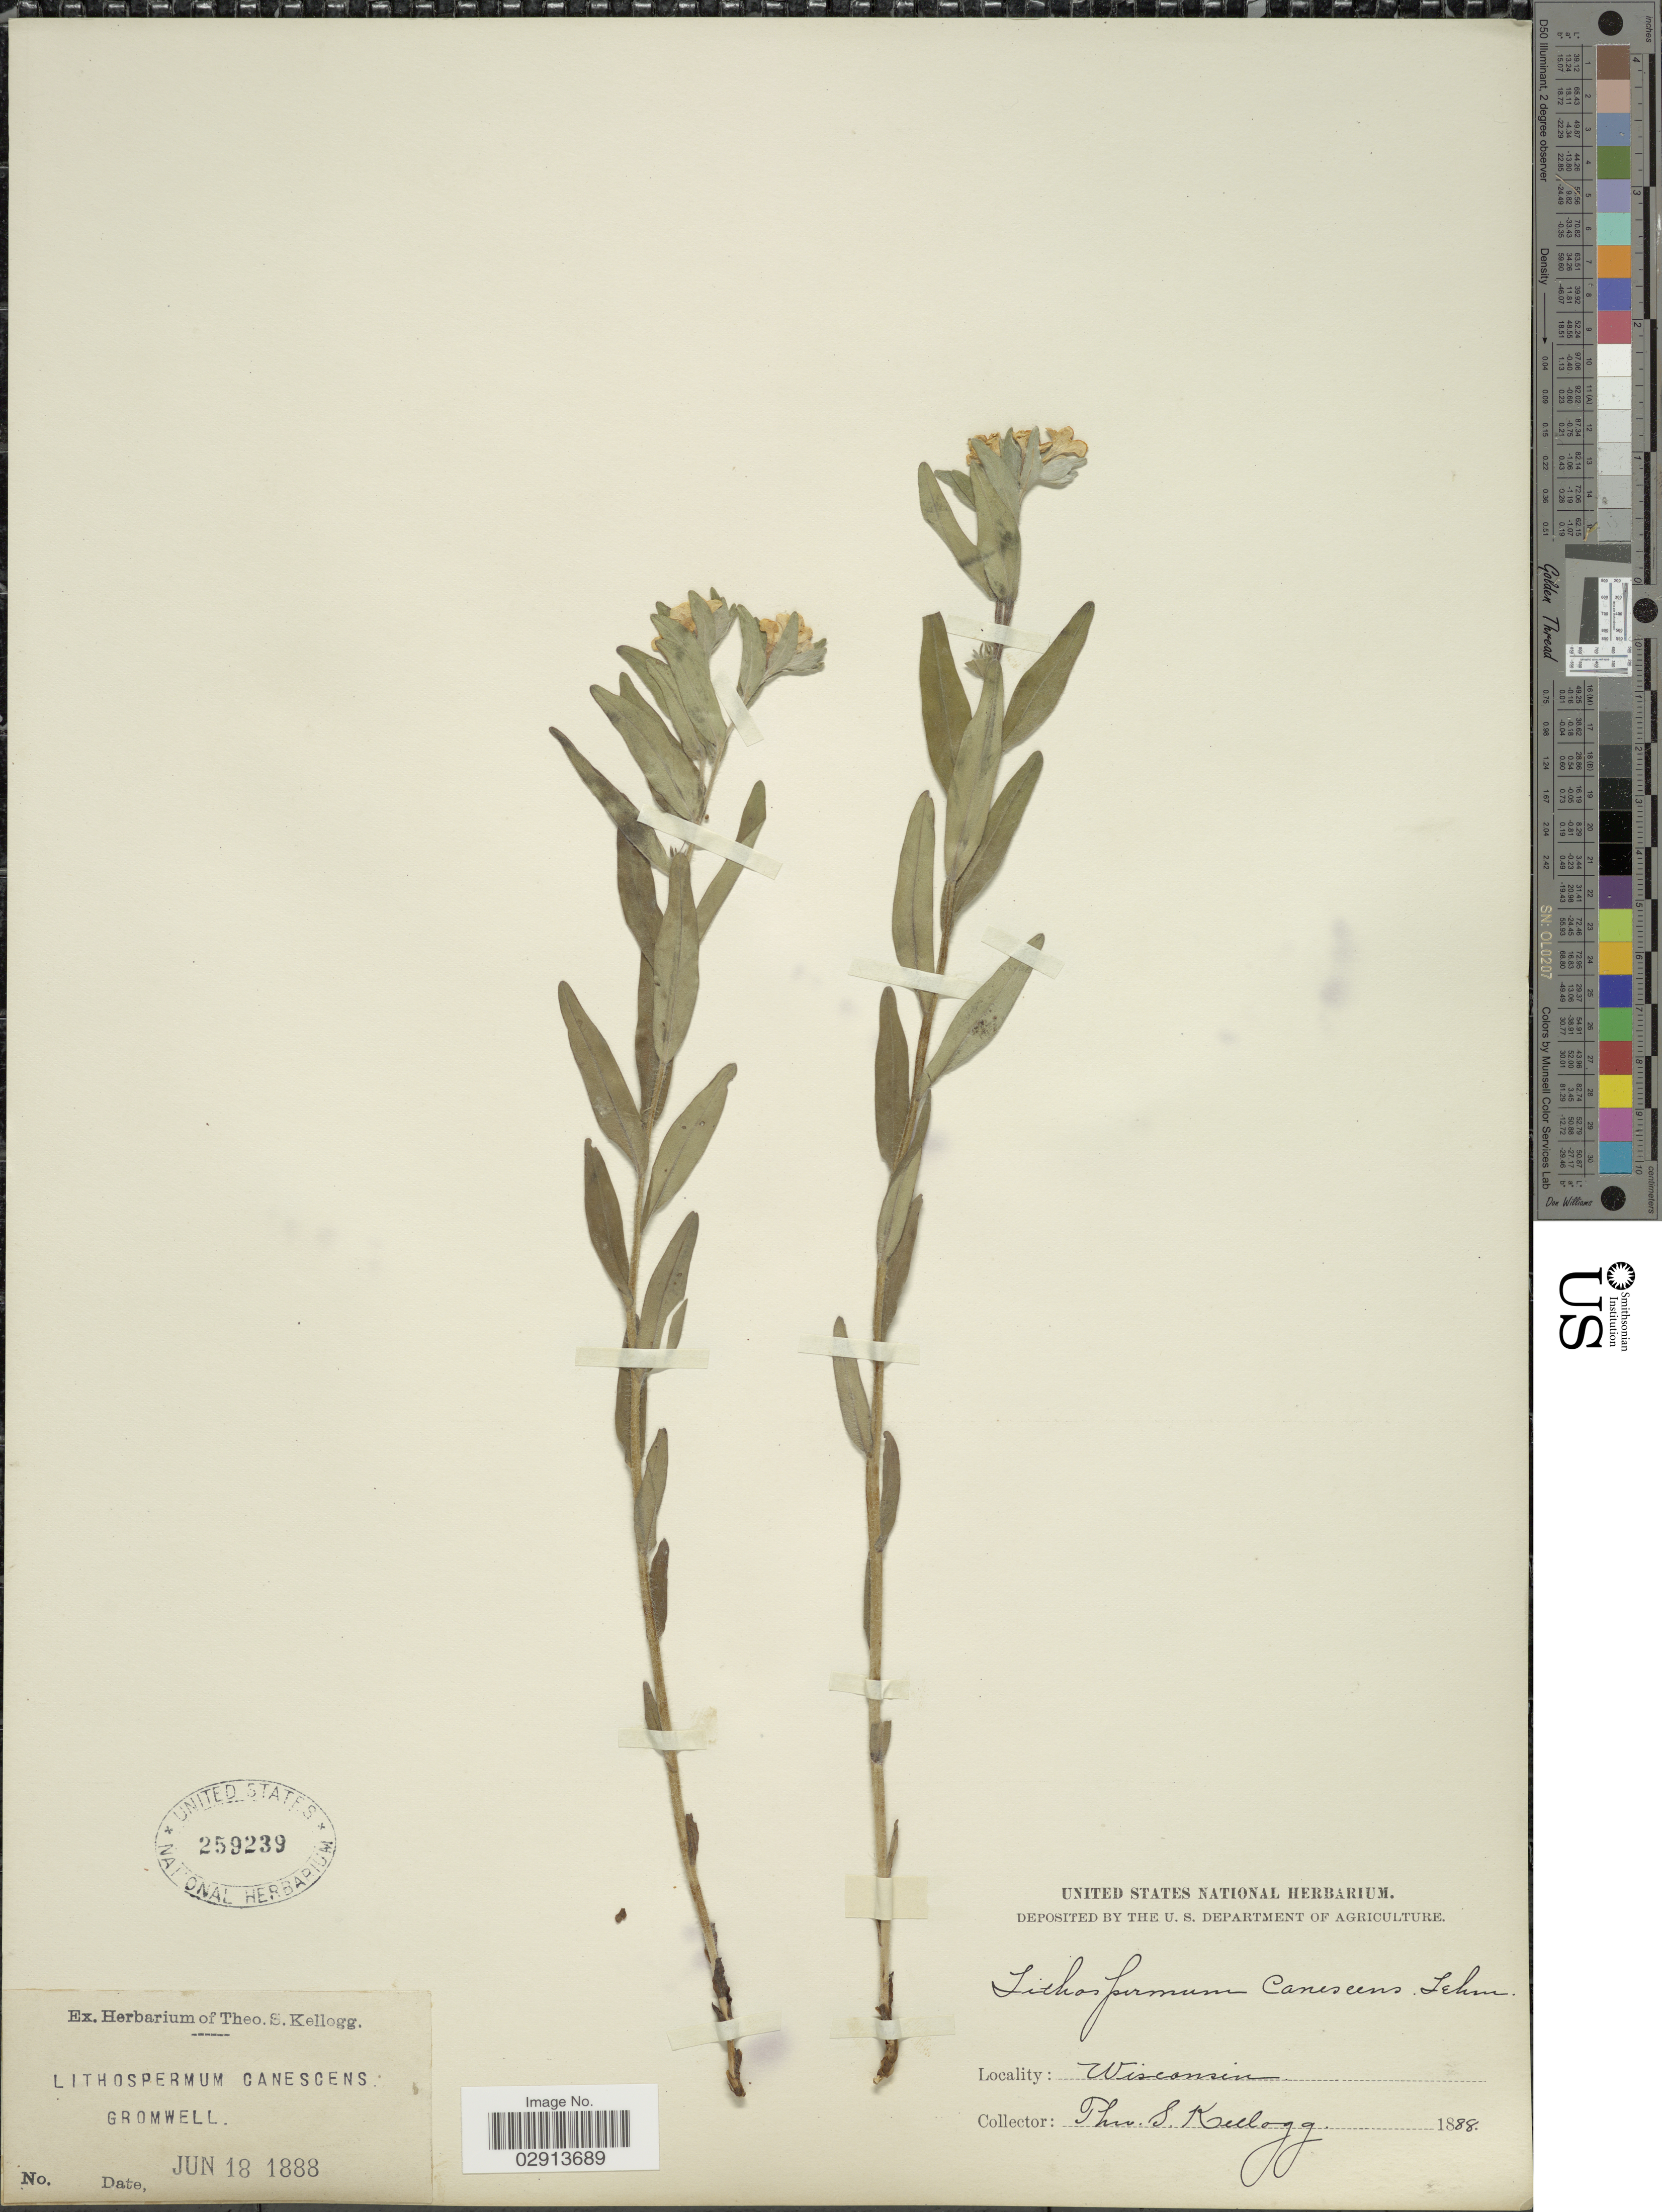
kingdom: Plantae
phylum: Tracheophyta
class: Magnoliopsida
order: Boraginales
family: Boraginaceae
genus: Lithospermum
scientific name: Lithospermum canescens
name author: (Michx.) Lehm.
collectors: T. S. Kellogg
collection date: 1888-06-18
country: United States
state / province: Wisconsin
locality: Wisconsin.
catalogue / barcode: US 259239